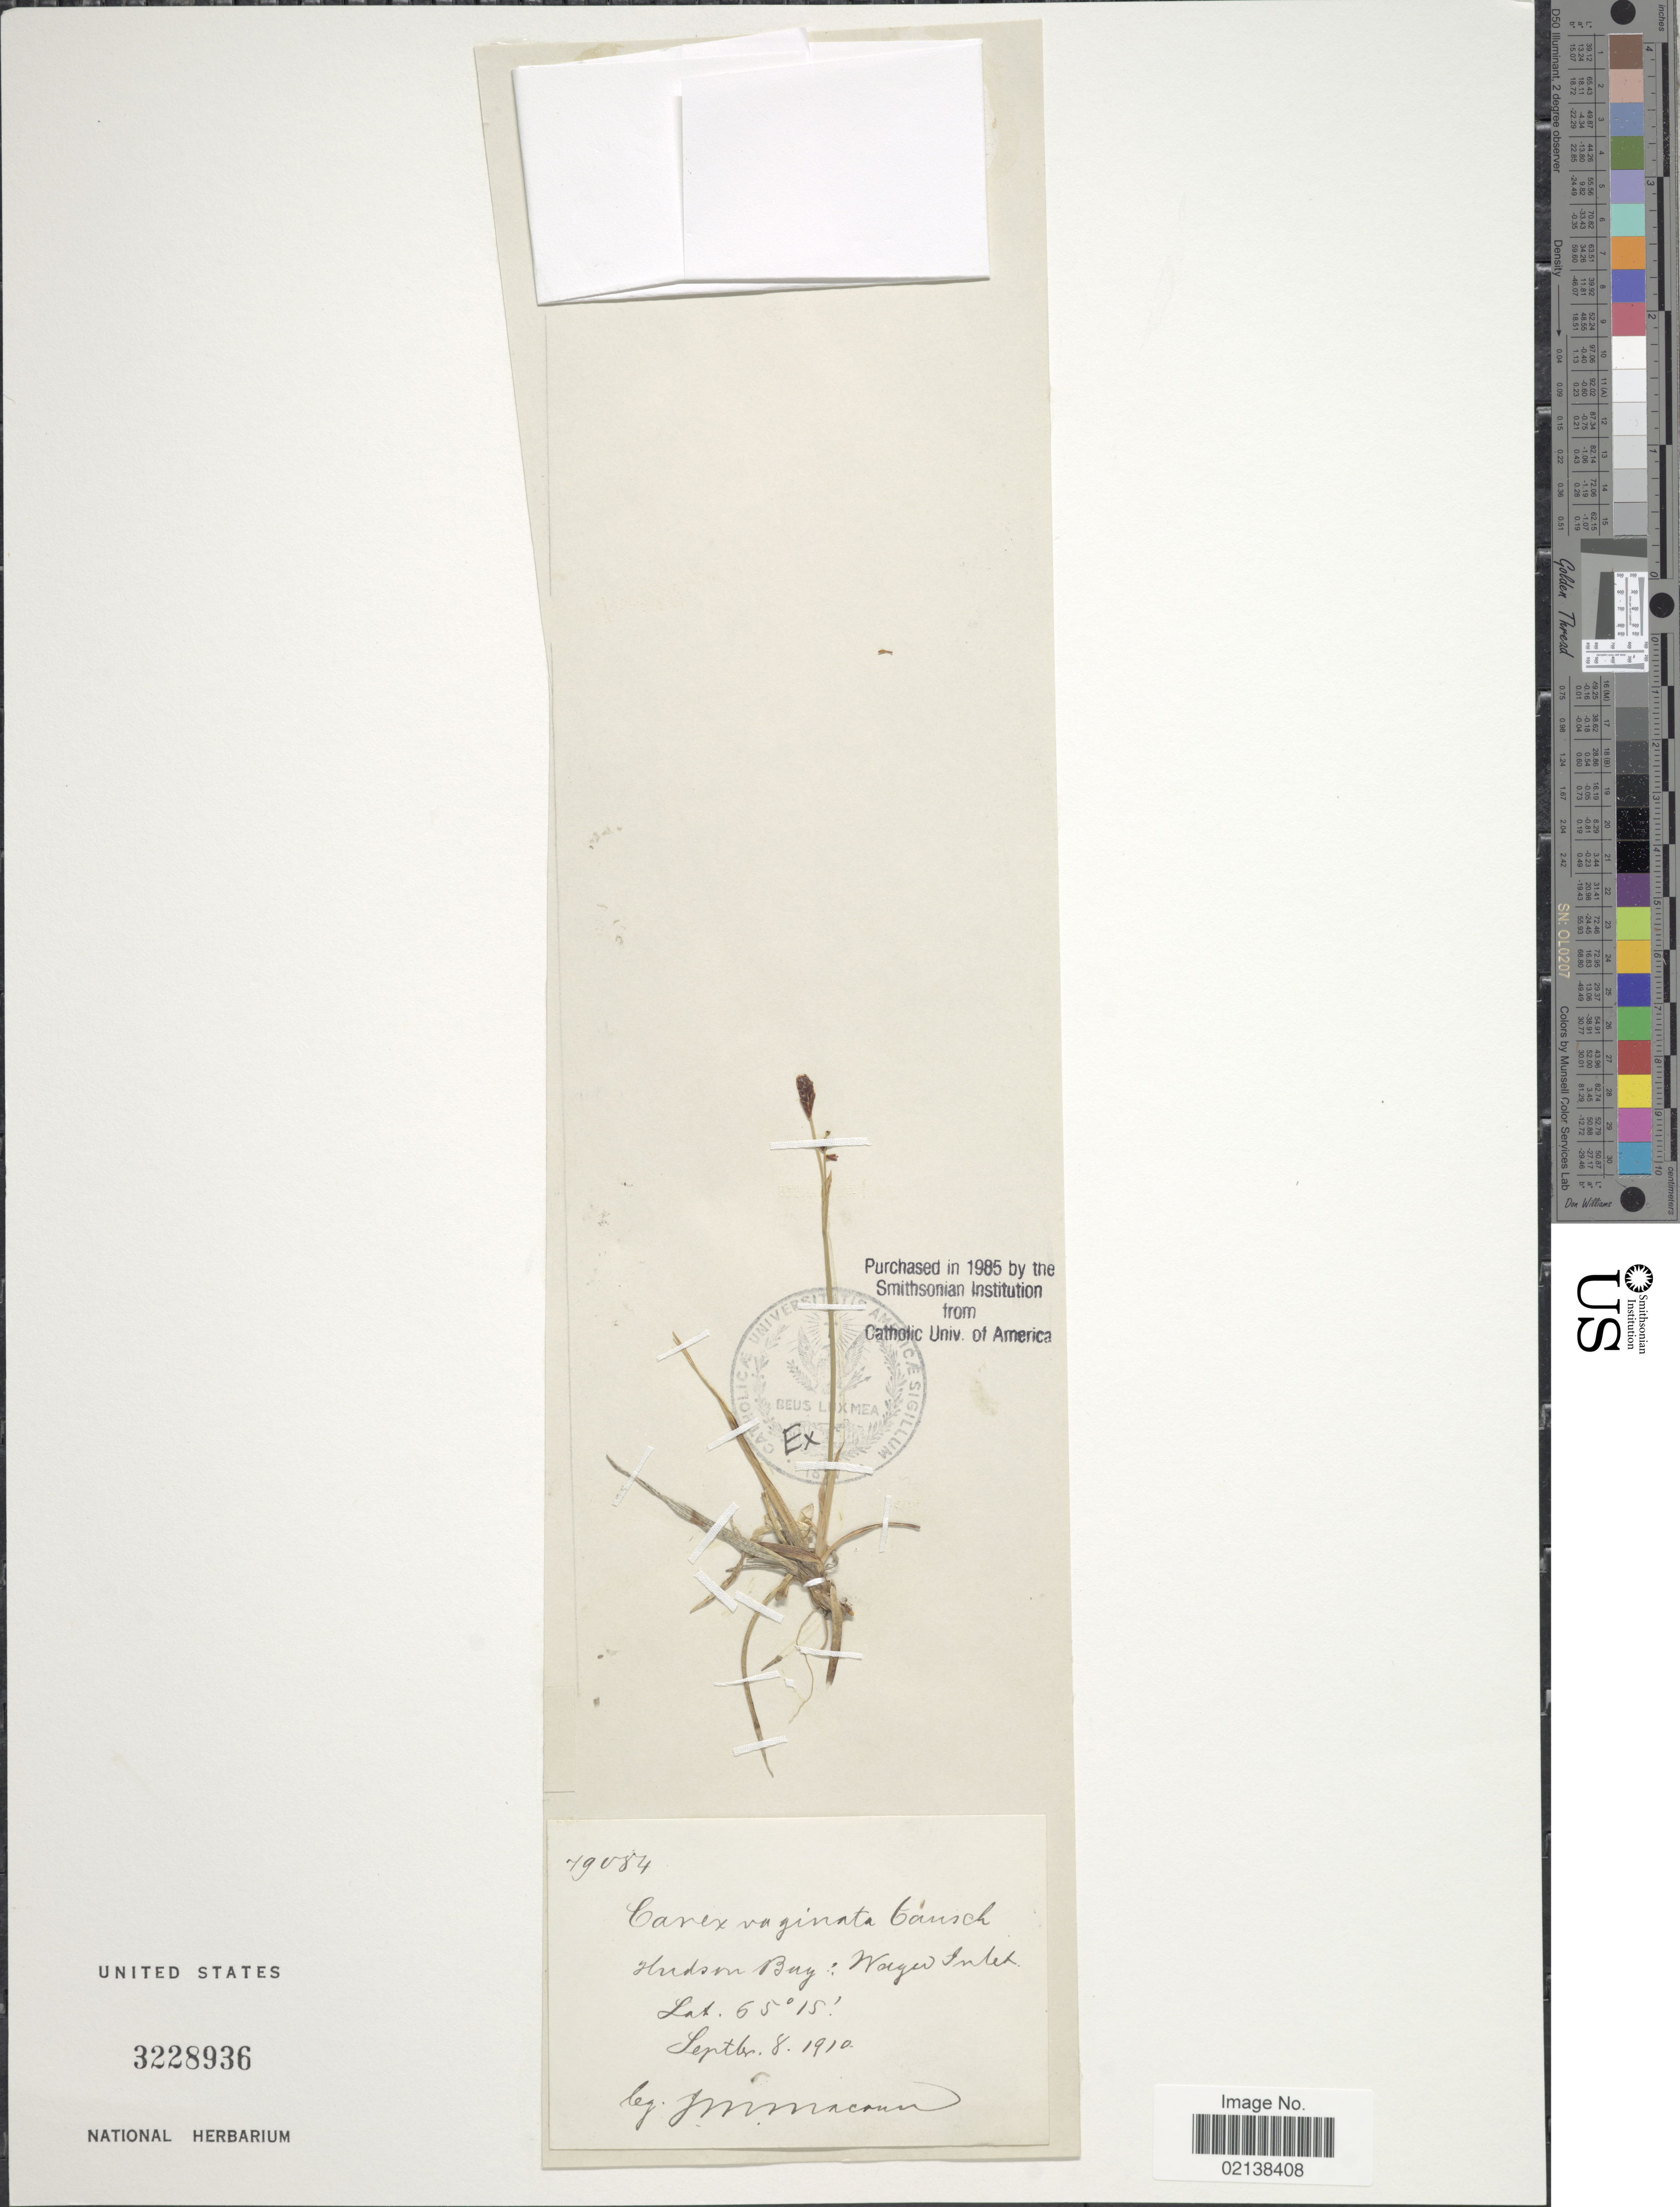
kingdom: Plantae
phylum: Tracheophyta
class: Liliopsida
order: Poales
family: Cyperaceae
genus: Carex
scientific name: Carex vaginata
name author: Tausch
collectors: J. M. Macoun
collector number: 79084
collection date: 1910-09-08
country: Canada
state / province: Nunavut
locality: Hudson Bay: Wager Inlet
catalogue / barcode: US 3228936